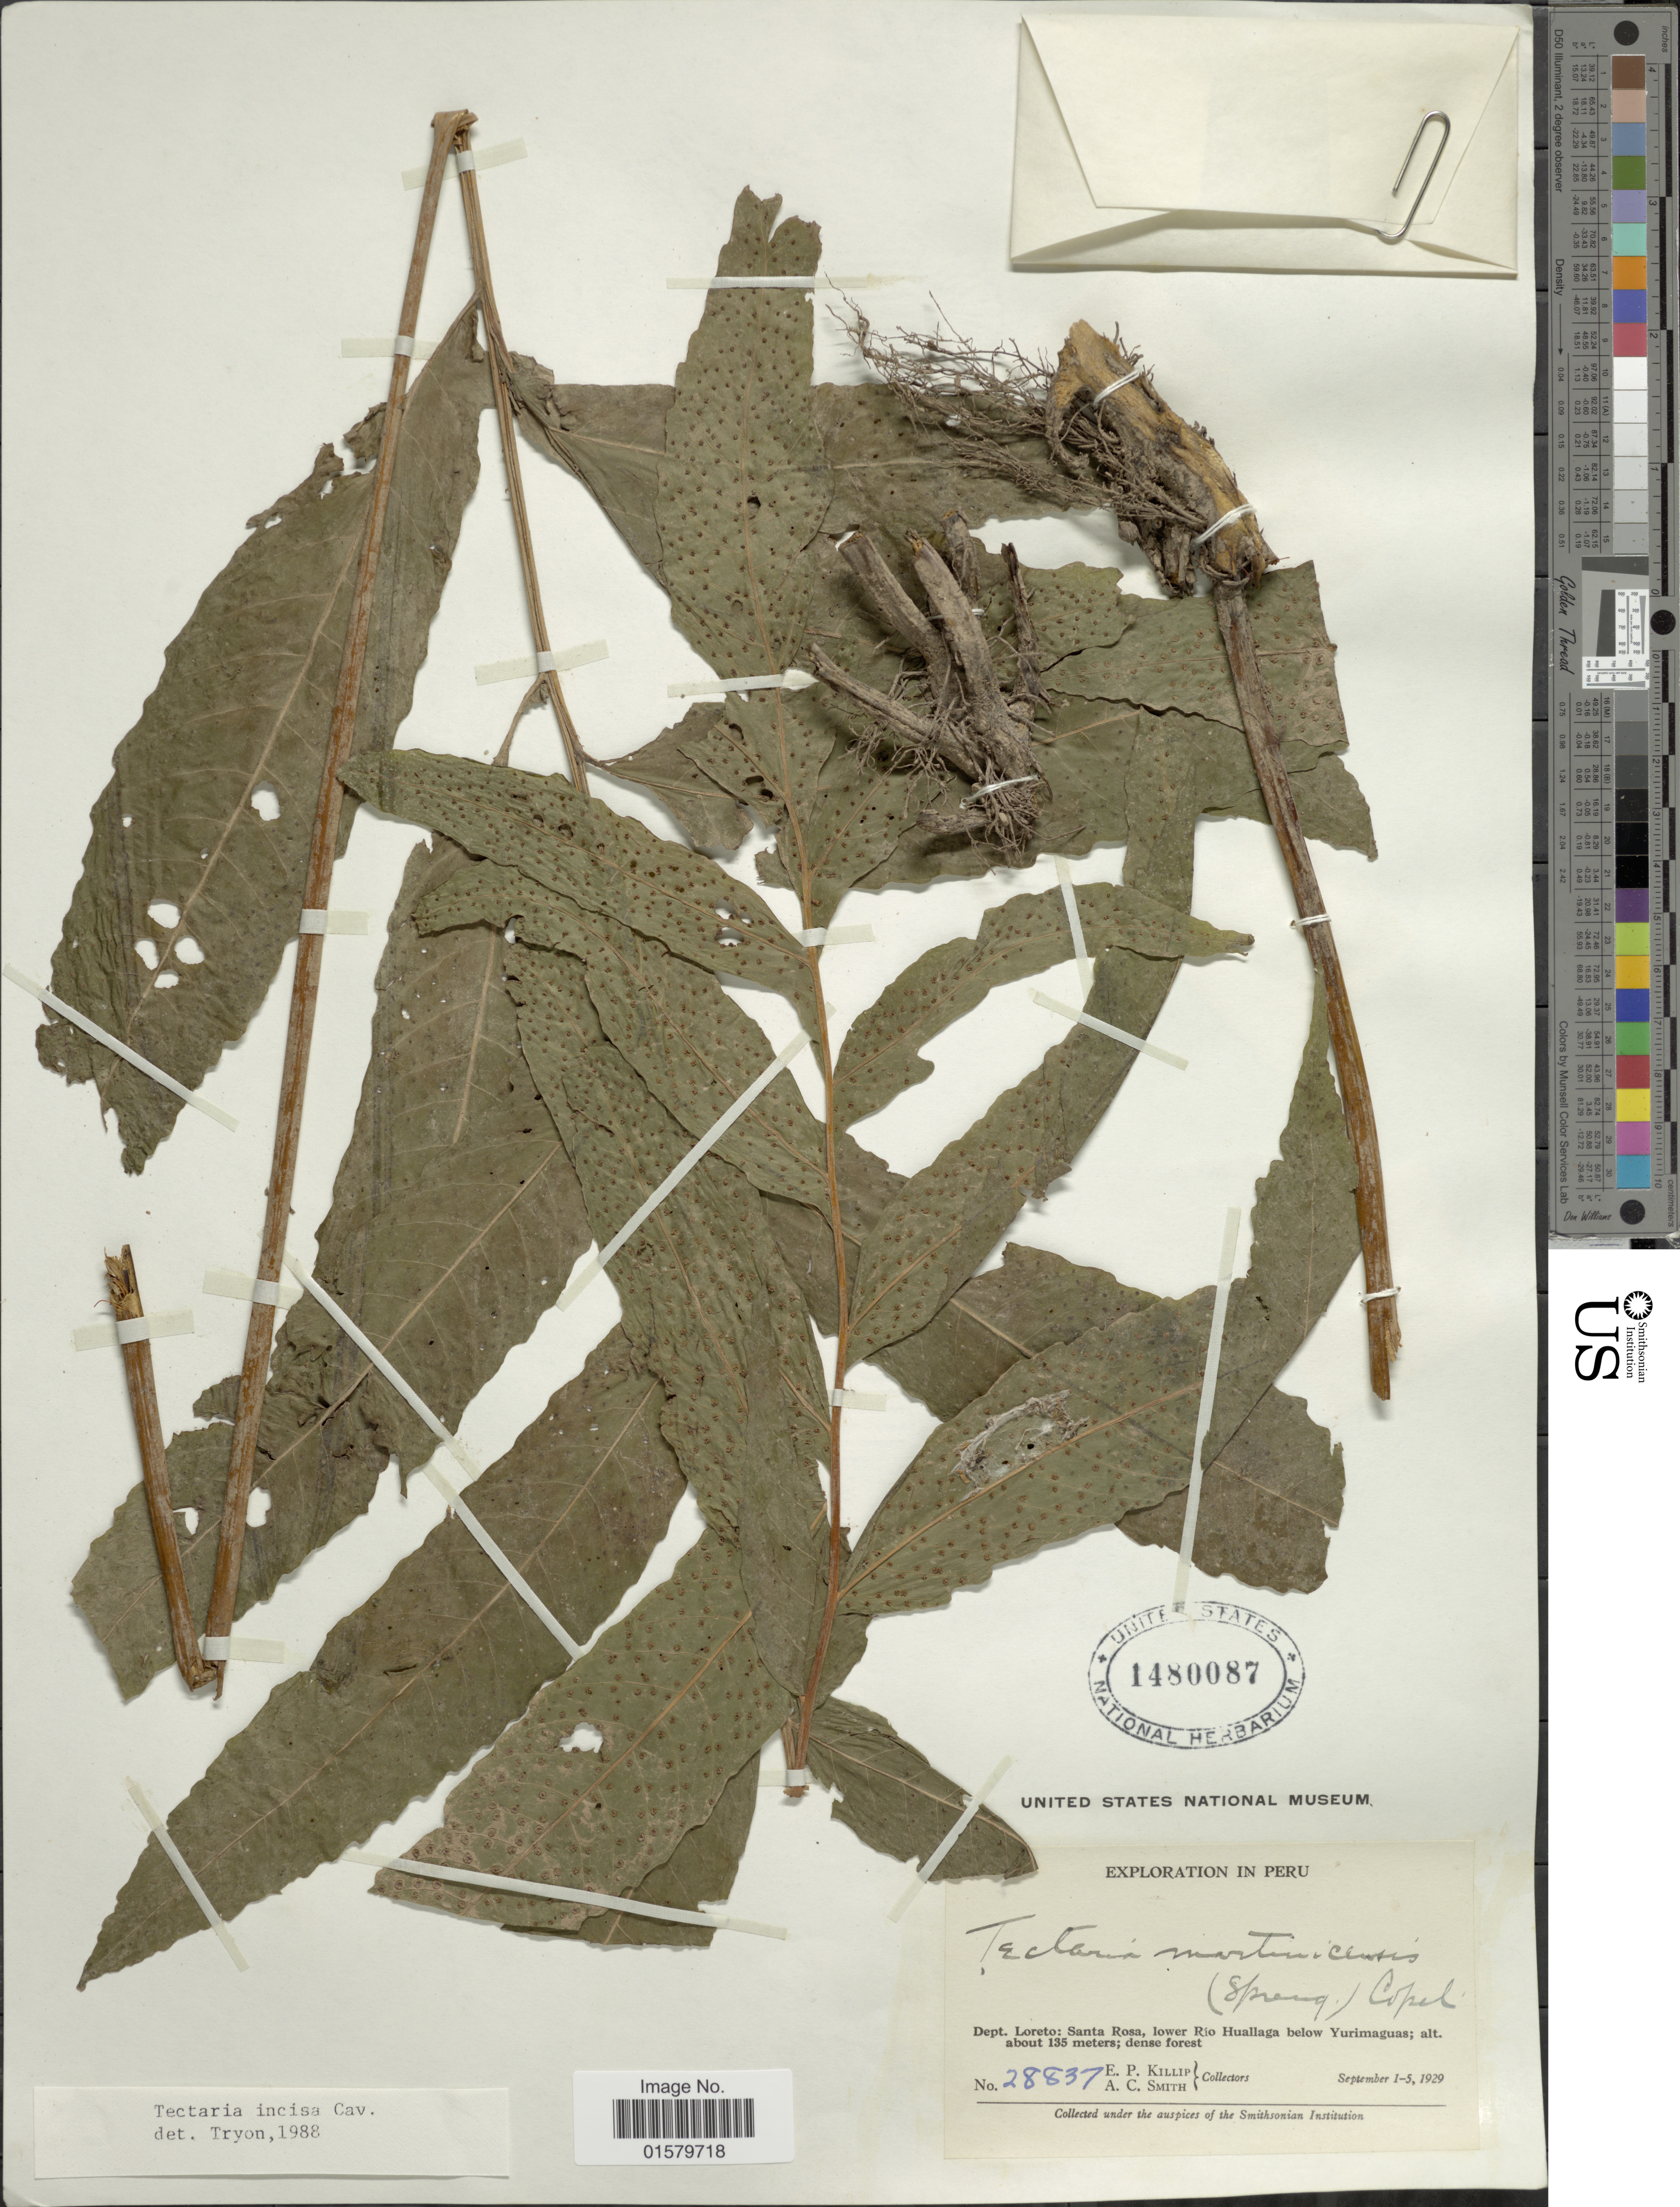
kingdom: Plantae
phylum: Tracheophyta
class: Polypodiopsida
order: Polypodiales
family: Tectariaceae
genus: Tectaria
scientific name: Tectaria incisa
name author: Cav.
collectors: E. P. Killip & A. C. Smith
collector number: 28837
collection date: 1929-09-01/1929-09-05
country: Peru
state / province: Loreto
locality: Santa Rosa, lower Rio Huallaga below Yurimaguas; dense forest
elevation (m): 135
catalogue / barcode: US 1480087